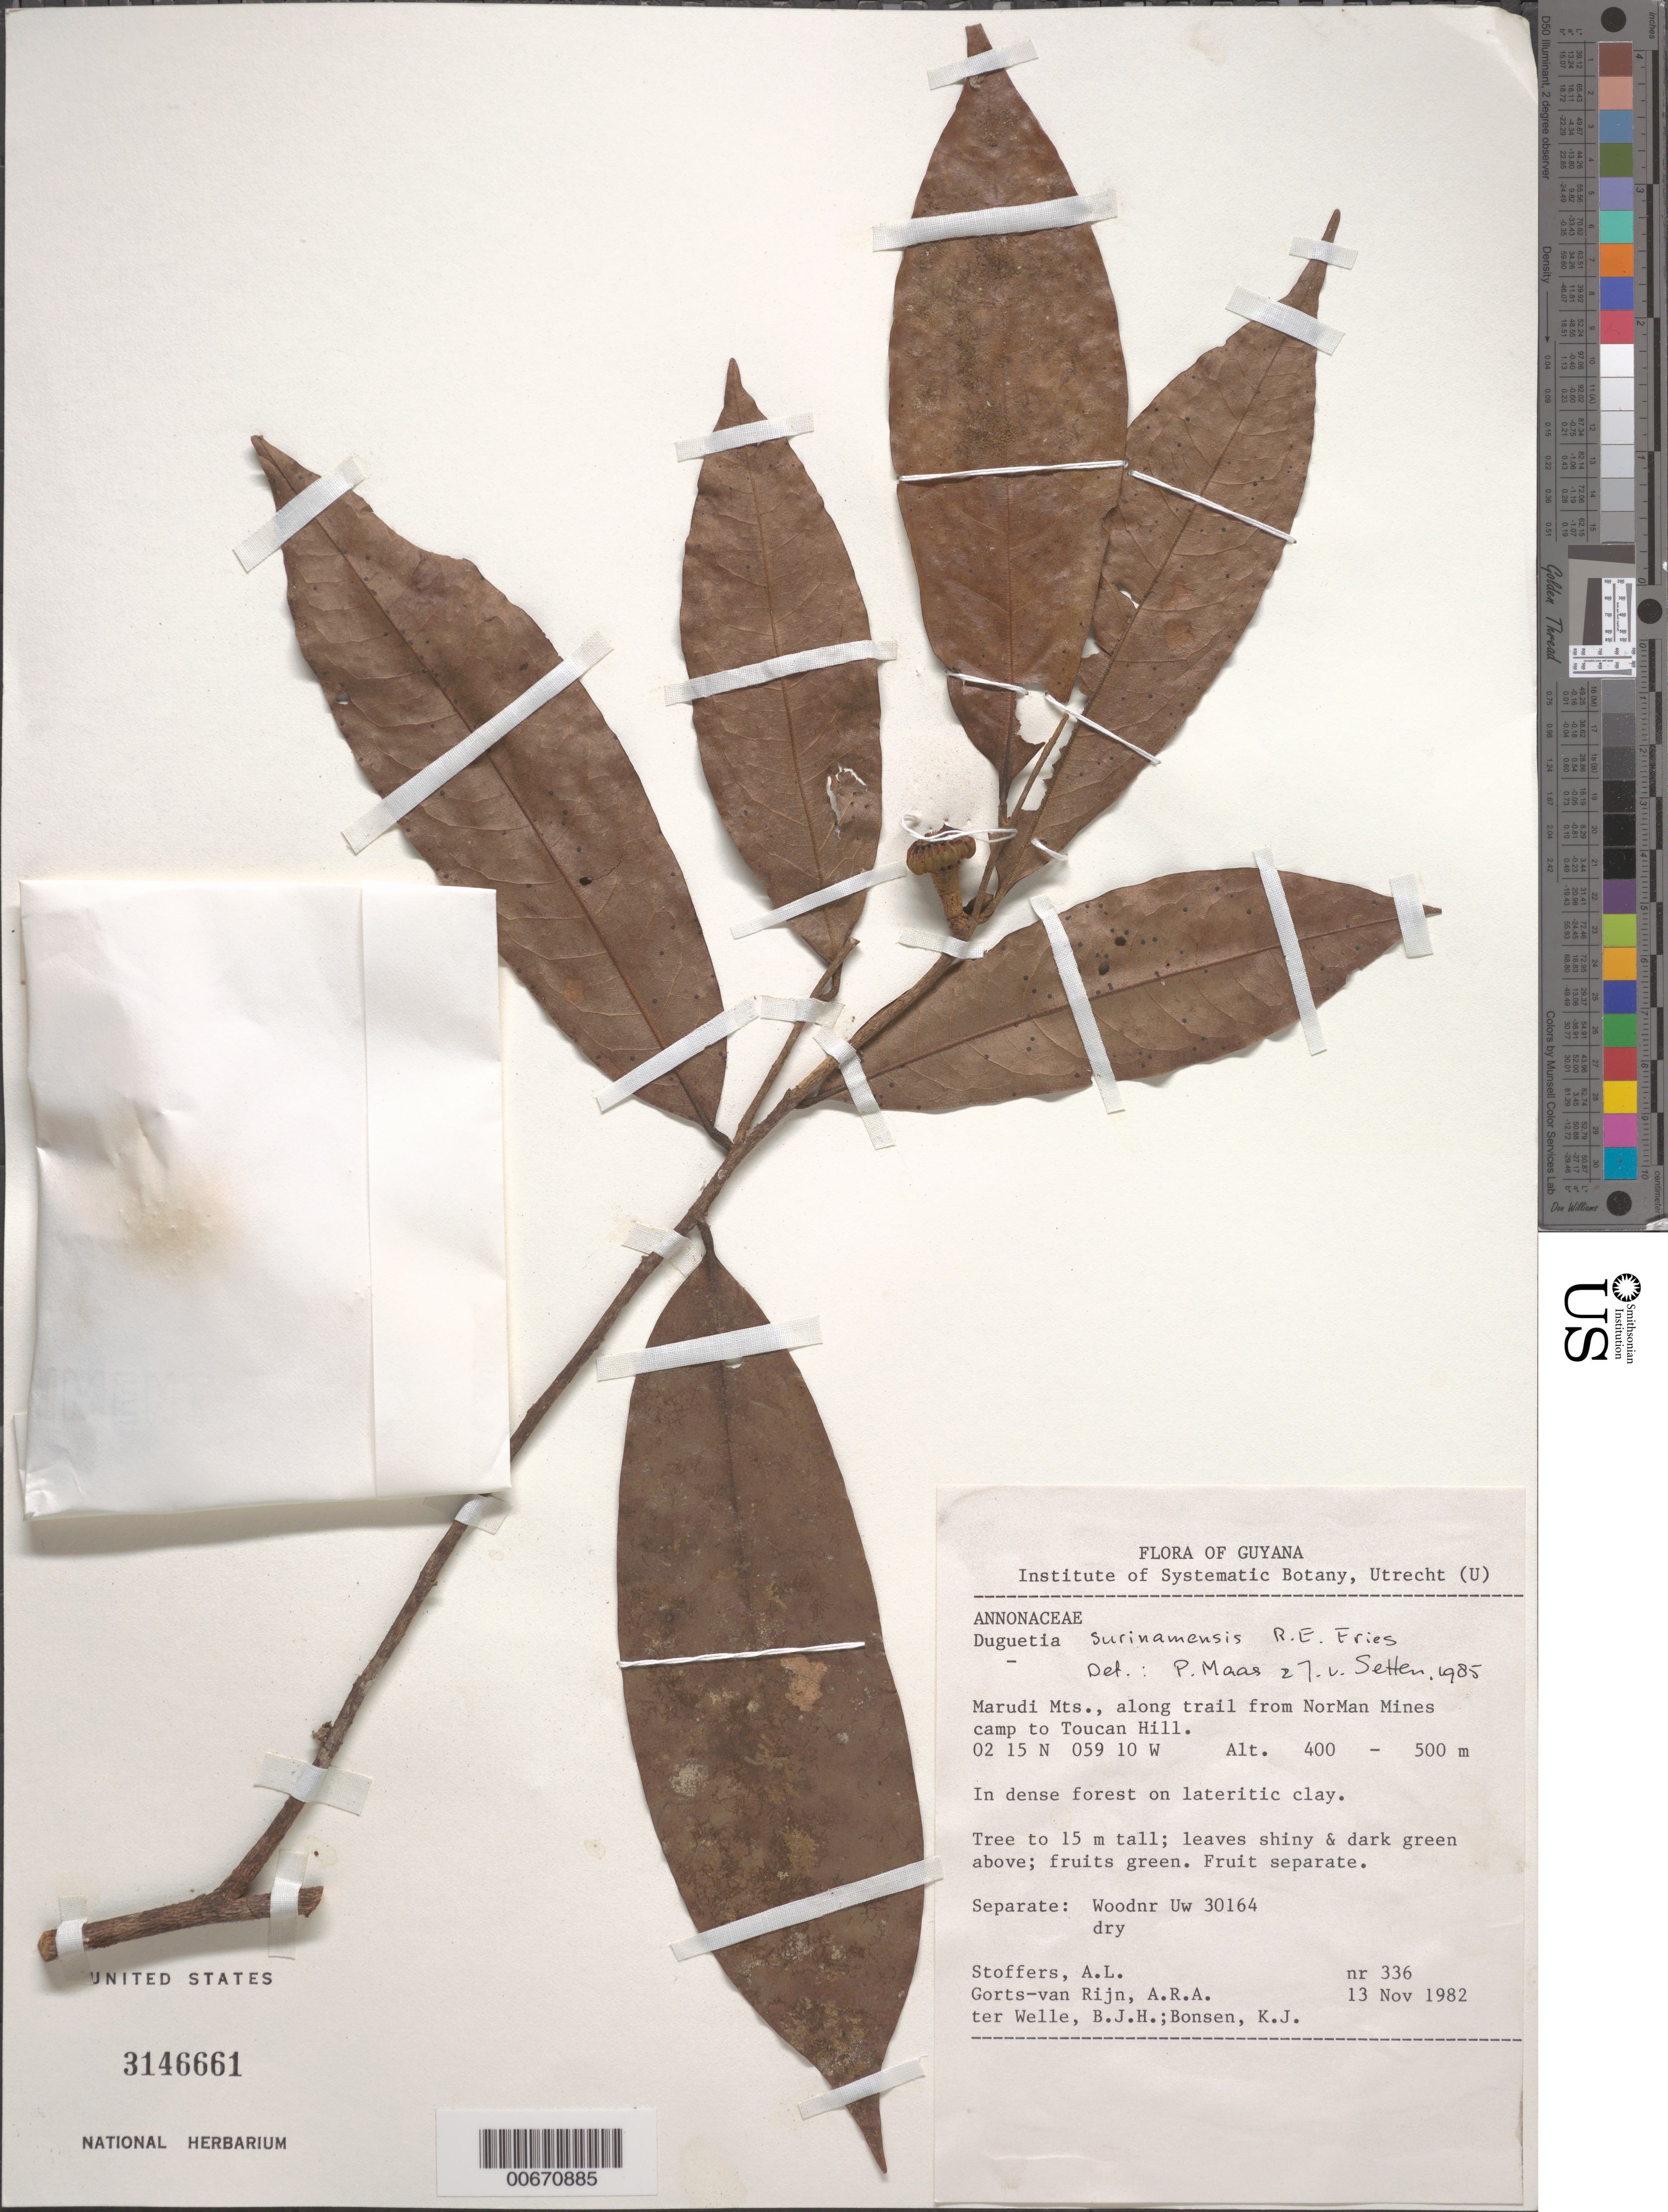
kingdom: Plantae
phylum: Tracheophyta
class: Magnoliopsida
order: Magnoliales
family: Annonaceae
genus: Duguetia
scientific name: Duguetia surinamensis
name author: R.E. Fr.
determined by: Maas, P. J.; van Setten, J.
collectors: A. Stoffers, A. .R. A. Görts-van Rijn, B. Welle & K. Bonsen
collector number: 336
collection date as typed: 13-Nov-82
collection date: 1982-11-13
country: Guyana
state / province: U. Takutu-U. Essequibo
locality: Marudi Mts., along trail from NorMan Mines camp to Toucan Hill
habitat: Dense forest on lateritic clay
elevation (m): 400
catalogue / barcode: US 3146661